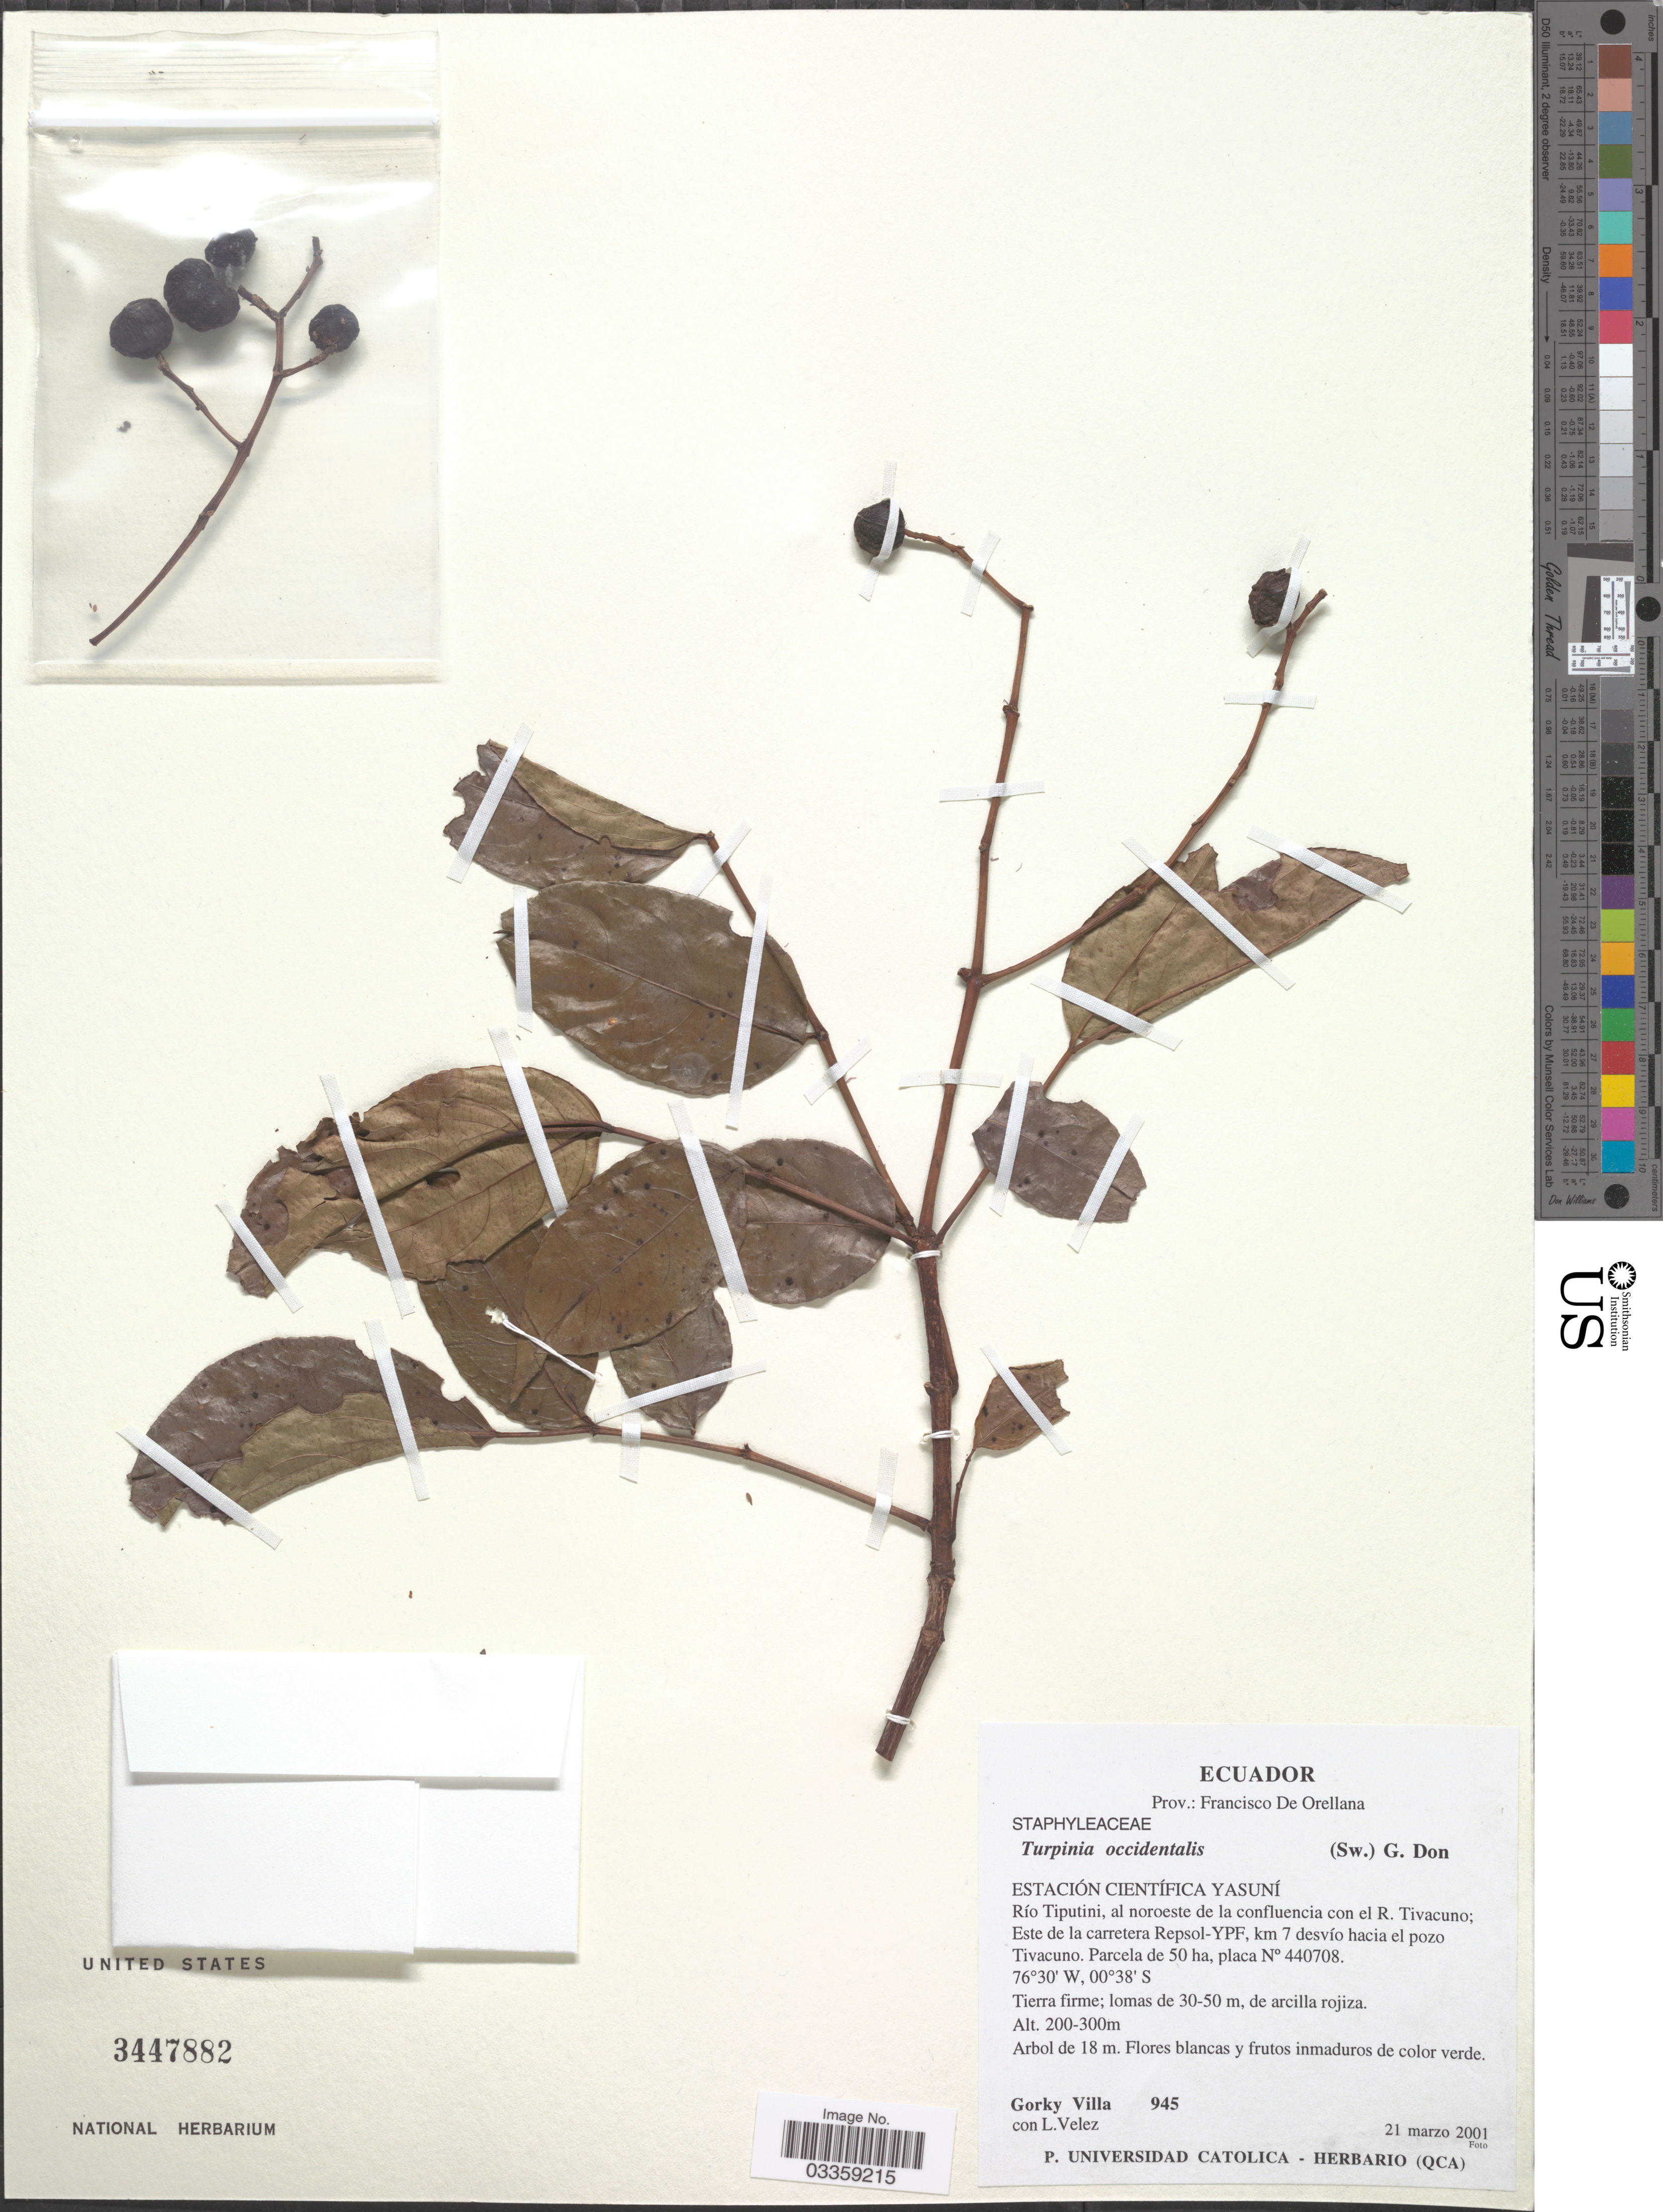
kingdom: Plantae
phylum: Tracheophyta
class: Magnoliopsida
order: Crossosomatales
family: Staphyleaceae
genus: Turpinia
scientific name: Turpinia occidentalis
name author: (Sw.) G. Don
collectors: G. Villa & L. Velez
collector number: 945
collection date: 2001-03-21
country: Ecuador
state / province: Orellana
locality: Prov.: Francisco De Orellana, Estación Científica Yasuní, Río Tiputini, al noroeste de la confluencia con el R. Tivacuno; Este de la carretera Repsol-YPF, km 7 desvío hacia el pozo Tivacuno. Parcela de 50 ha.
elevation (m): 200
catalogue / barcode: US 3447882